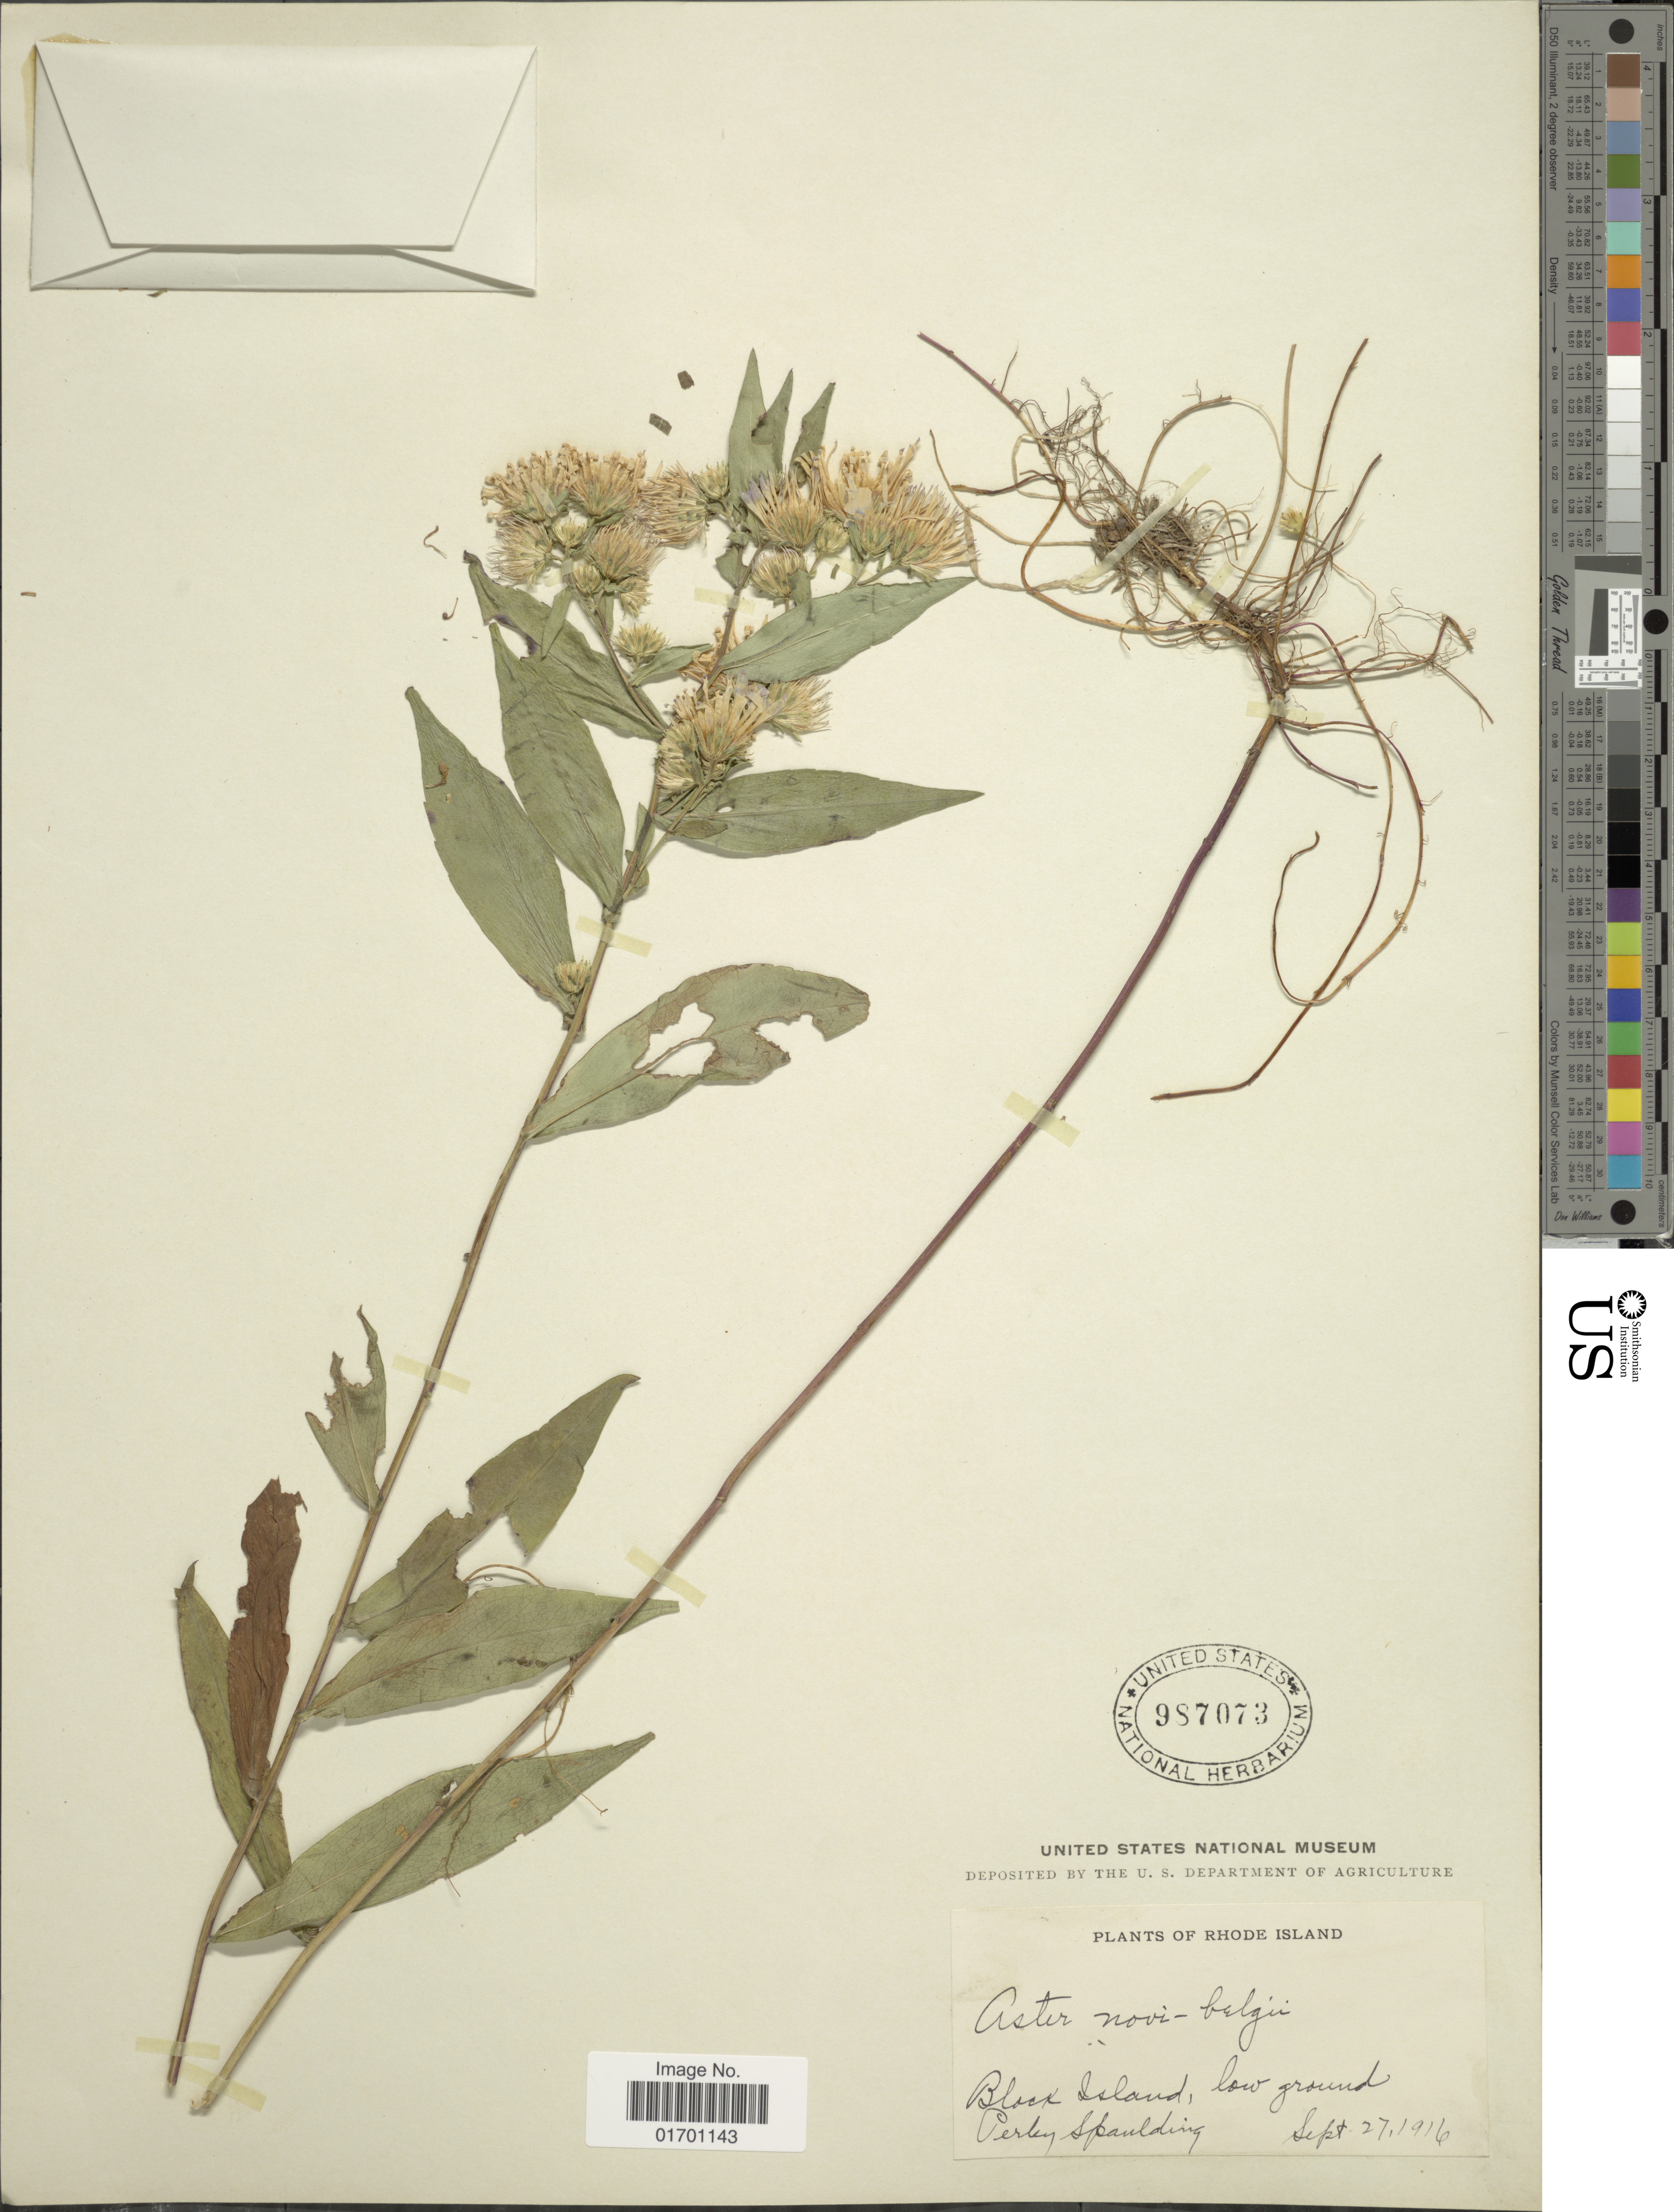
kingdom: Plantae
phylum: Tracheophyta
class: Magnoliopsida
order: Asterales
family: Asteraceae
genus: Symphyotrichum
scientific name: Symphyotrichum novi-belgii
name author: (L.) G.L. Nesom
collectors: P. Spaulding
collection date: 1916-09-27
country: United States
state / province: Rhode Island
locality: Block Island, Low Ground.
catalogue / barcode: US 987073